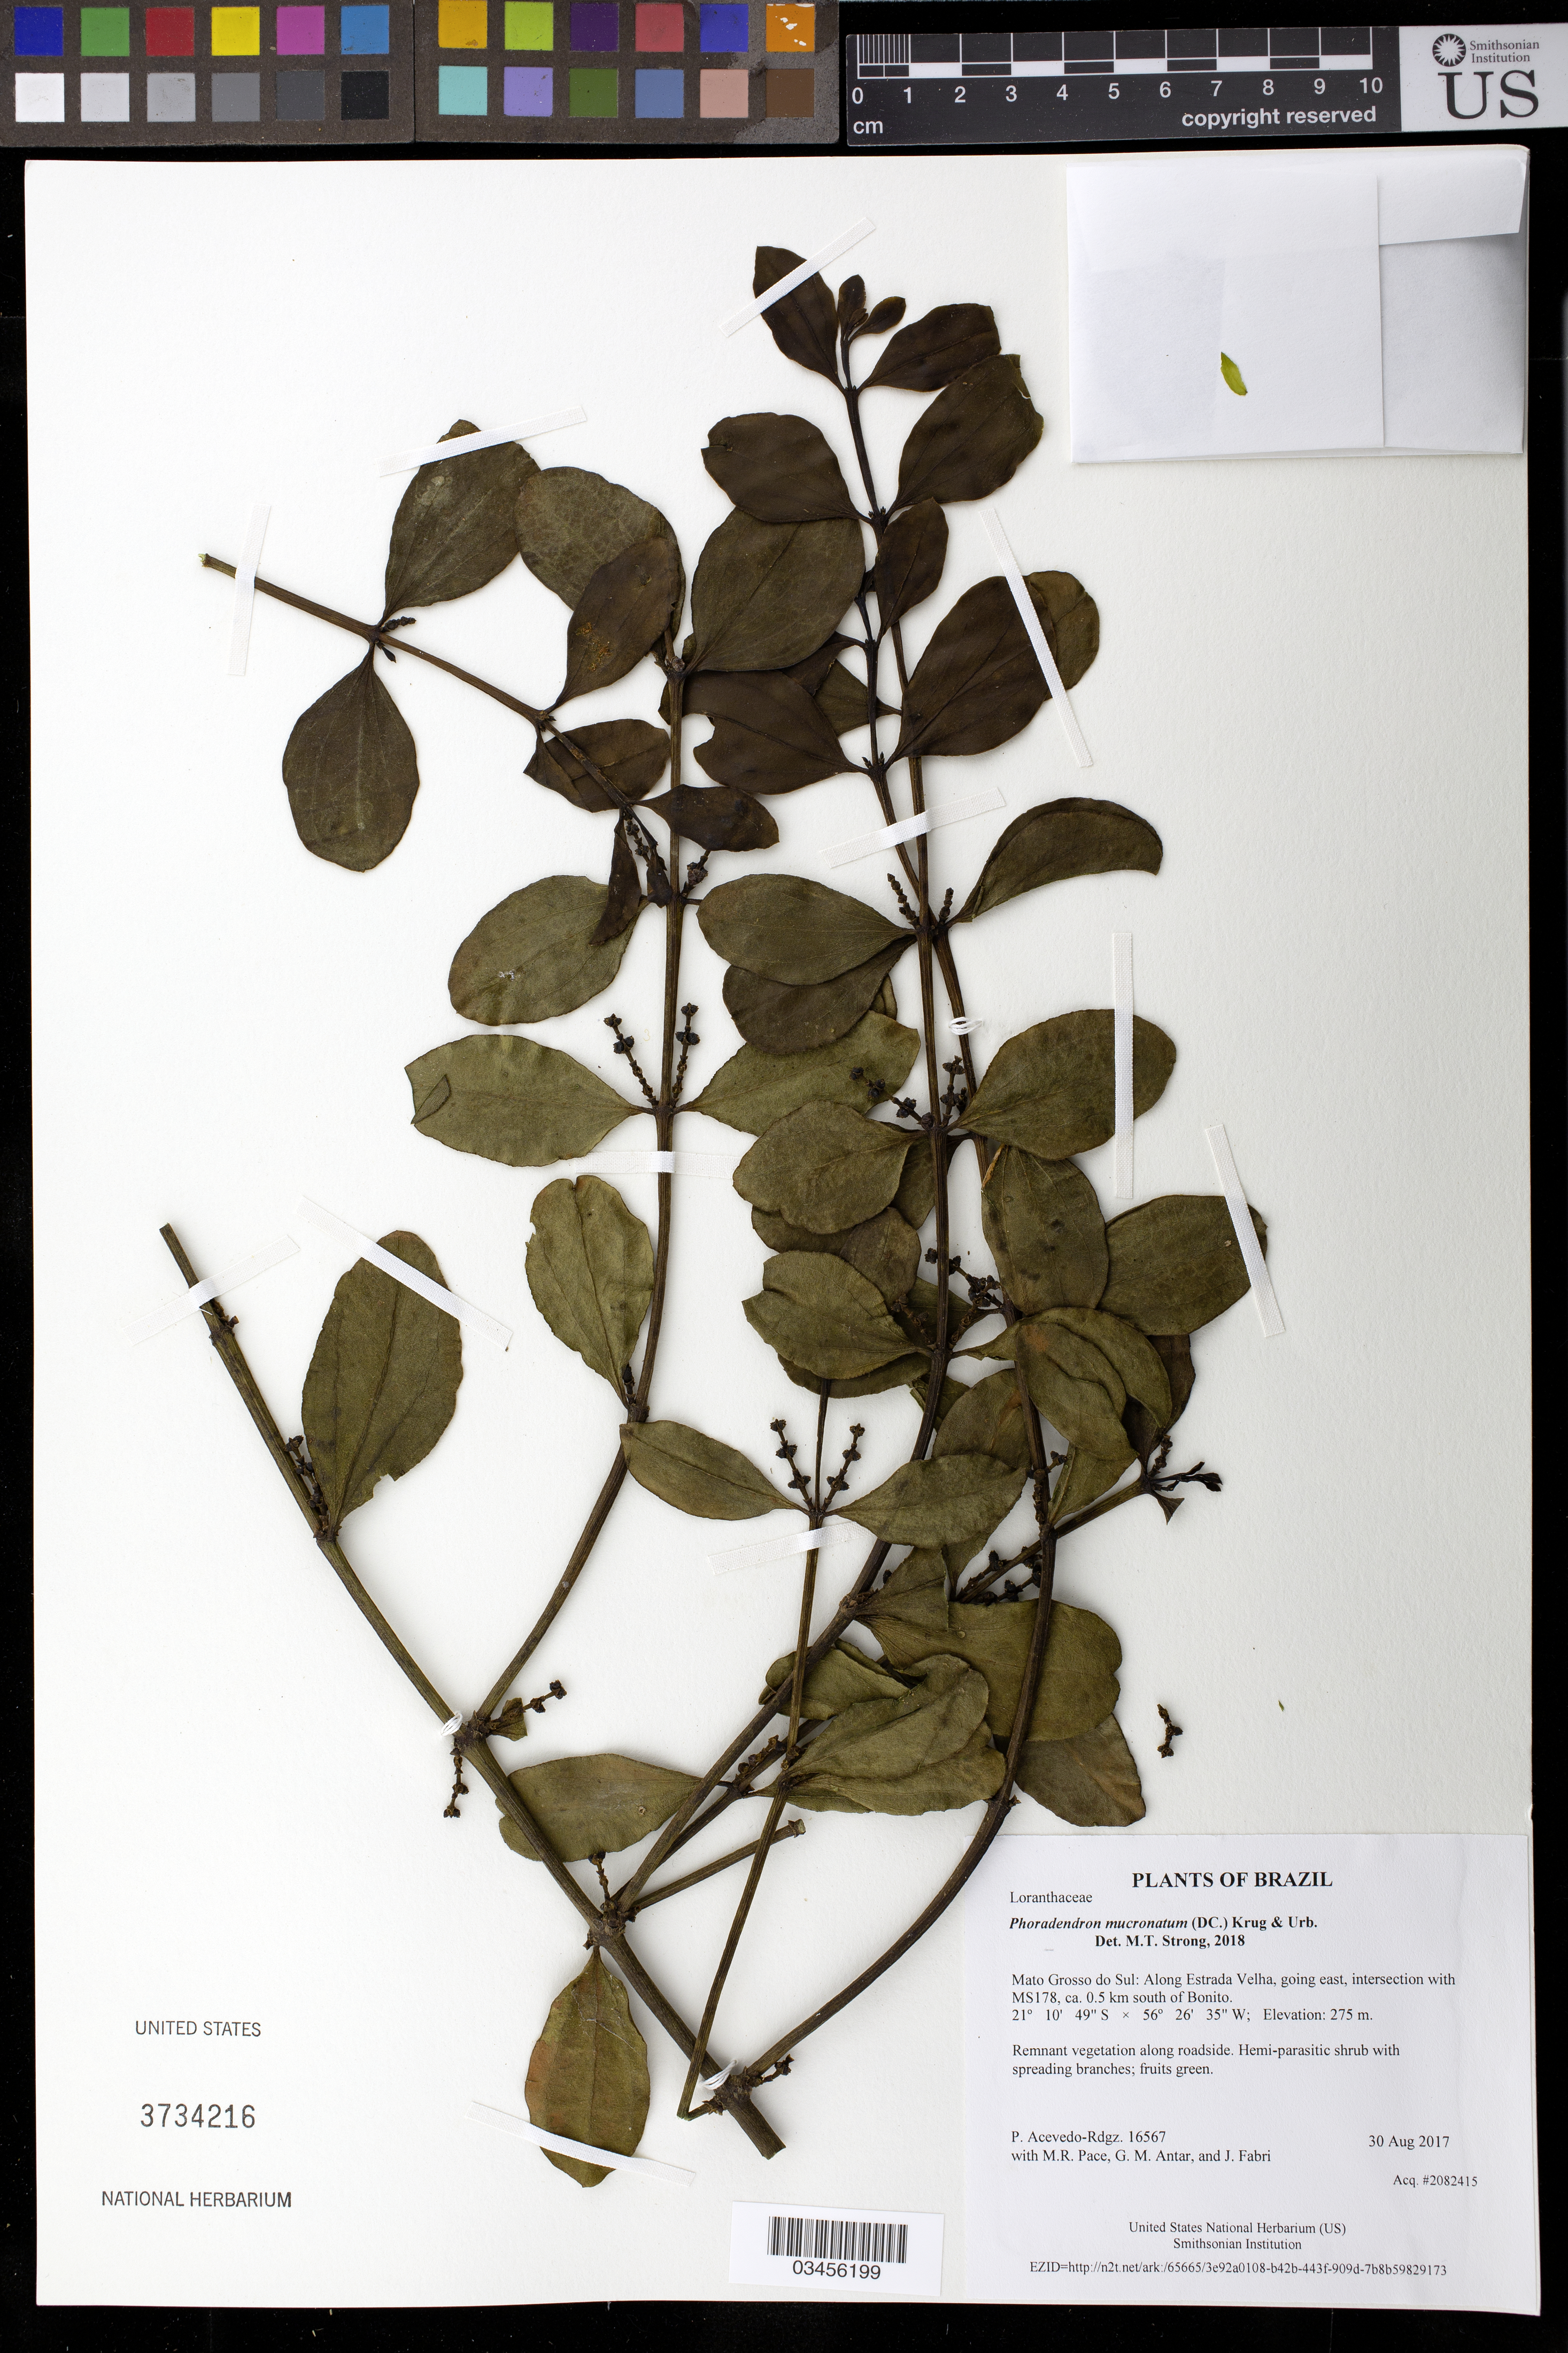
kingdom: Plantae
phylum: Tracheophyta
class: Magnoliopsida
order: Santalales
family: Viscaceae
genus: Phoradendron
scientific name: Phoradendron mucronatum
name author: (DC.) Krug & Urb.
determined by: Strong, Mark T., (BOT), Smithsonian Institution - National Museum of Natural History (UNITED STATES)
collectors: P. Acevedo-Rodr., M. R. Pace, G. M. Antar & J. Fabri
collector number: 16567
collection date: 2017-08-30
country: Brazil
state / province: Mato Grosso do Sul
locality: Along Estrada Velha, going east, intersection with MS178, ca. 0.5 km south of Bonito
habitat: Remnant vegetation along roadside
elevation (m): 275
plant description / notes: US, MO, NY, K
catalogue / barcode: US 3734216